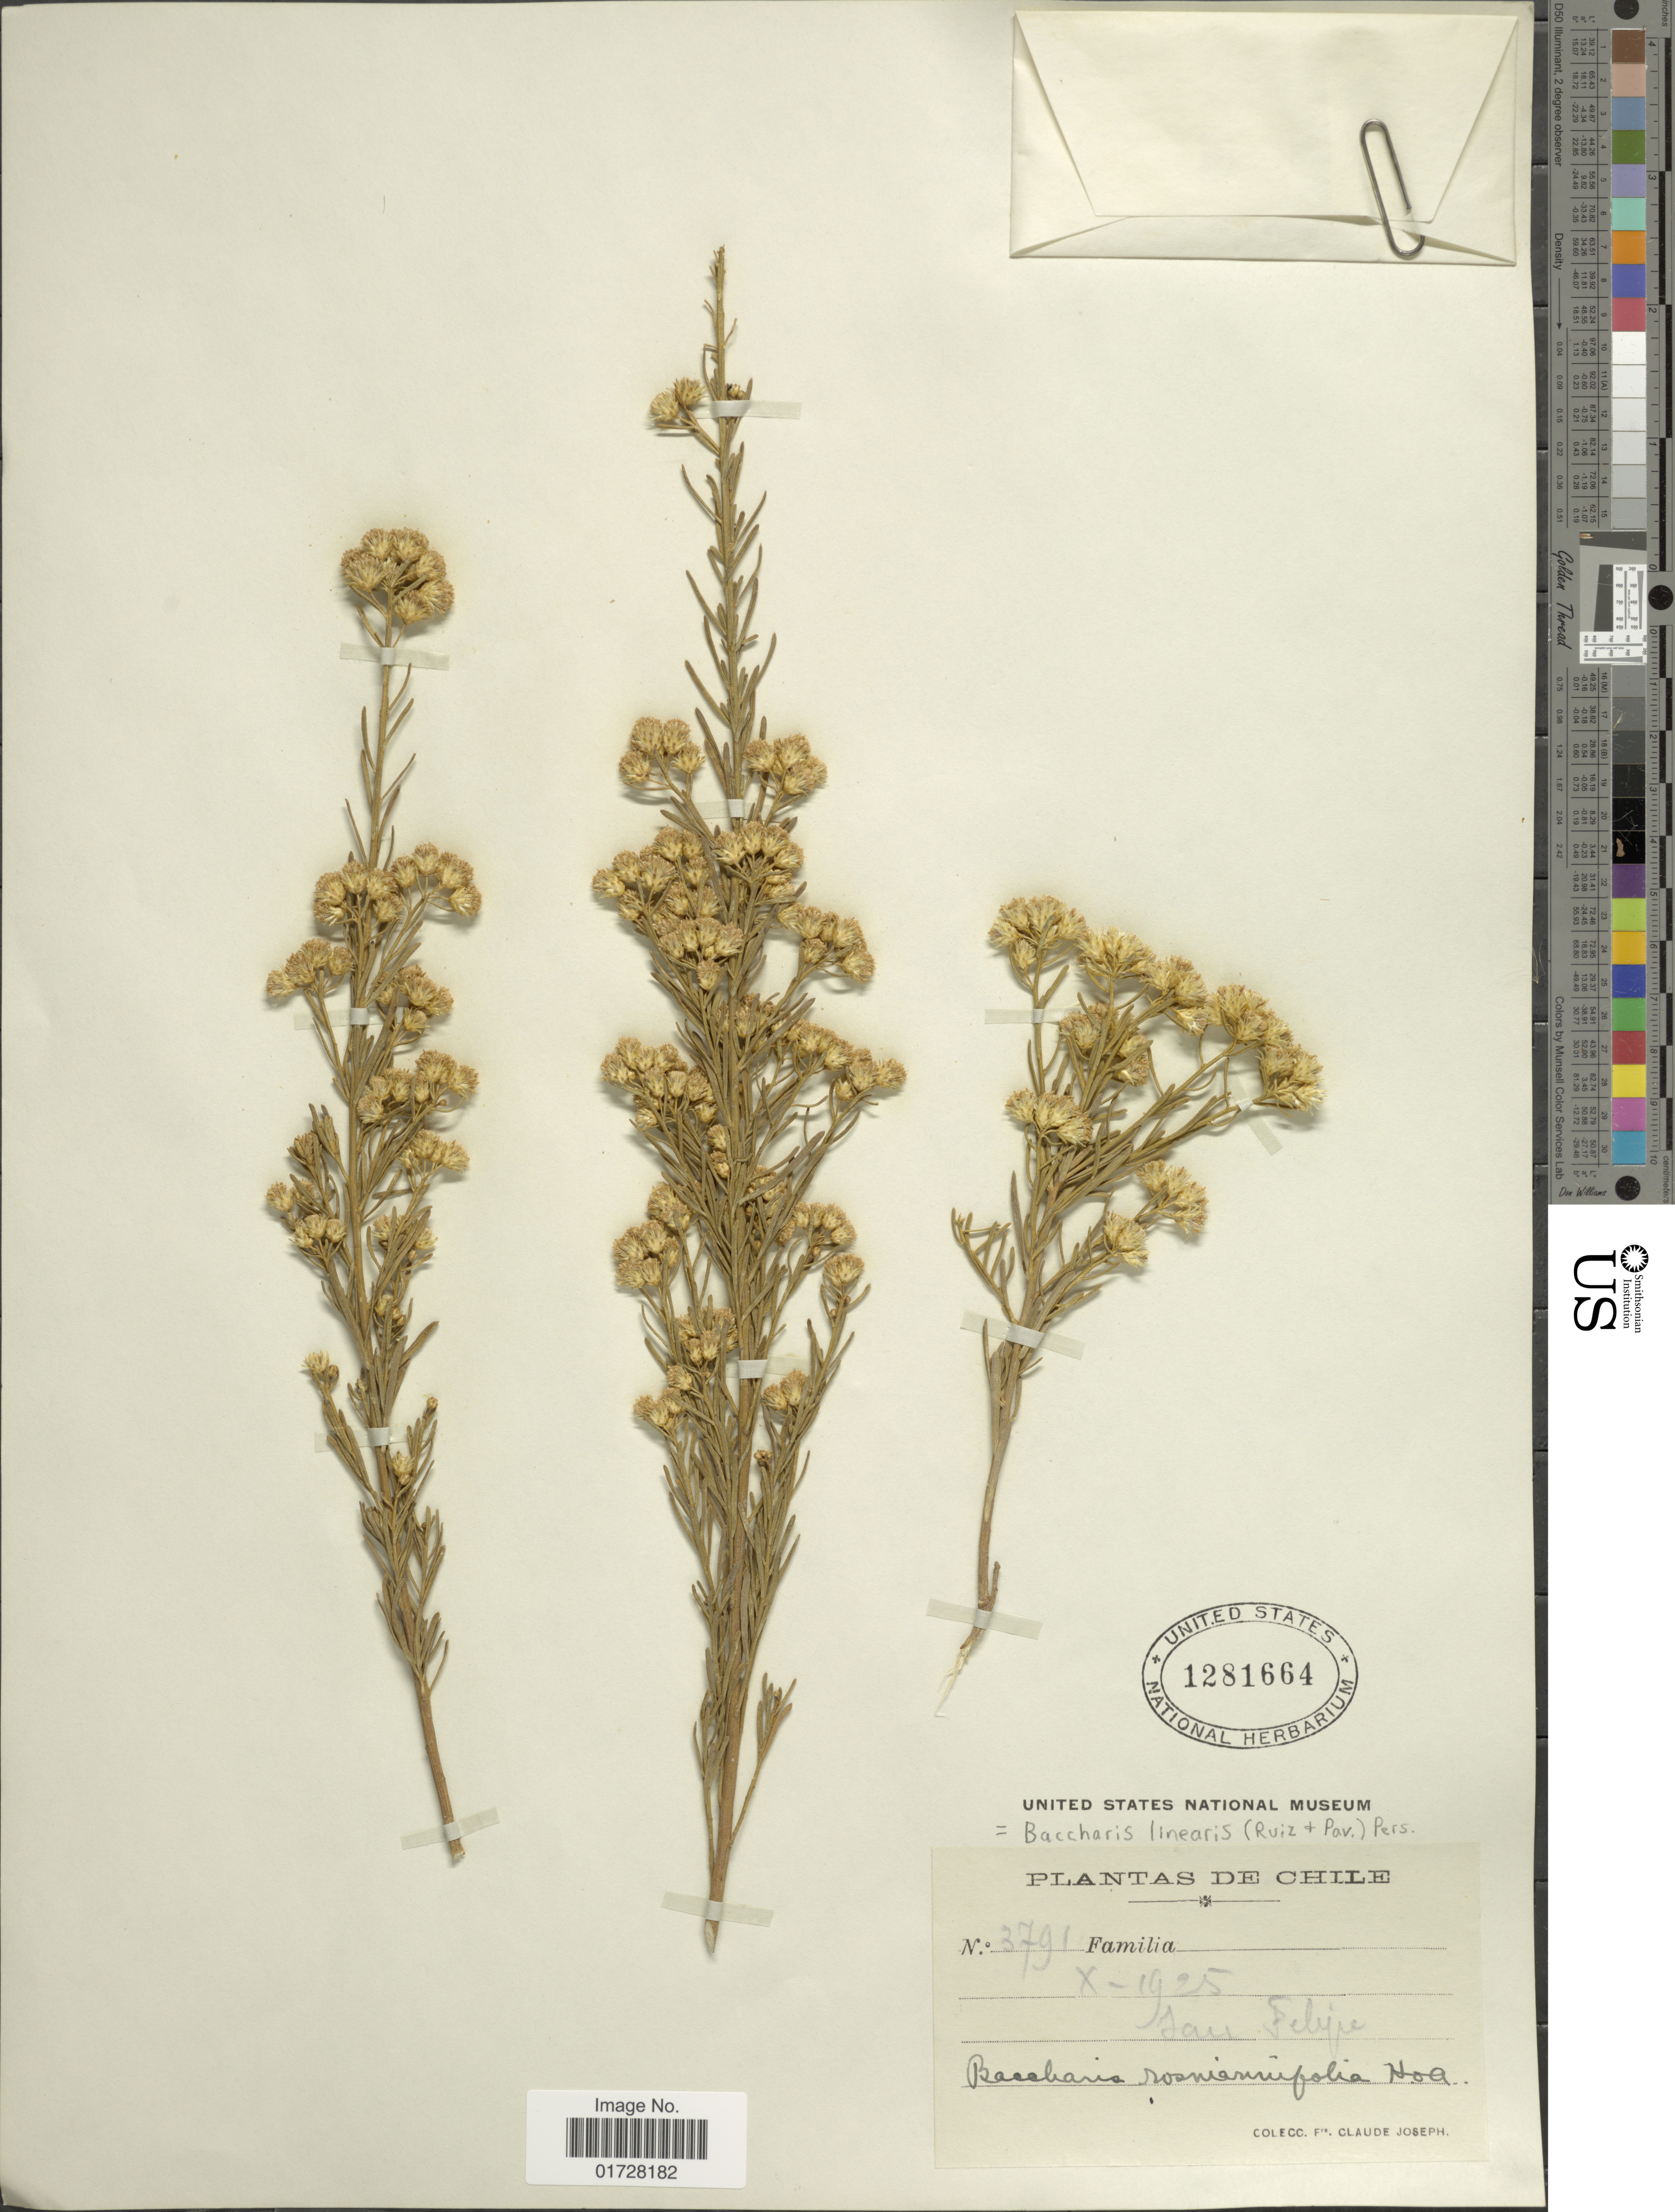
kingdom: Plantae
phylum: Tracheophyta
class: Magnoliopsida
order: Asterales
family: Asteraceae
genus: Baccharis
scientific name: Baccharis linearis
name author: (Ruiz & Pav.) Pers.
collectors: Bro. Claude-Joseph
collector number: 3791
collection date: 1925-10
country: Chile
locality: San Felipe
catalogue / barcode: US 1281664